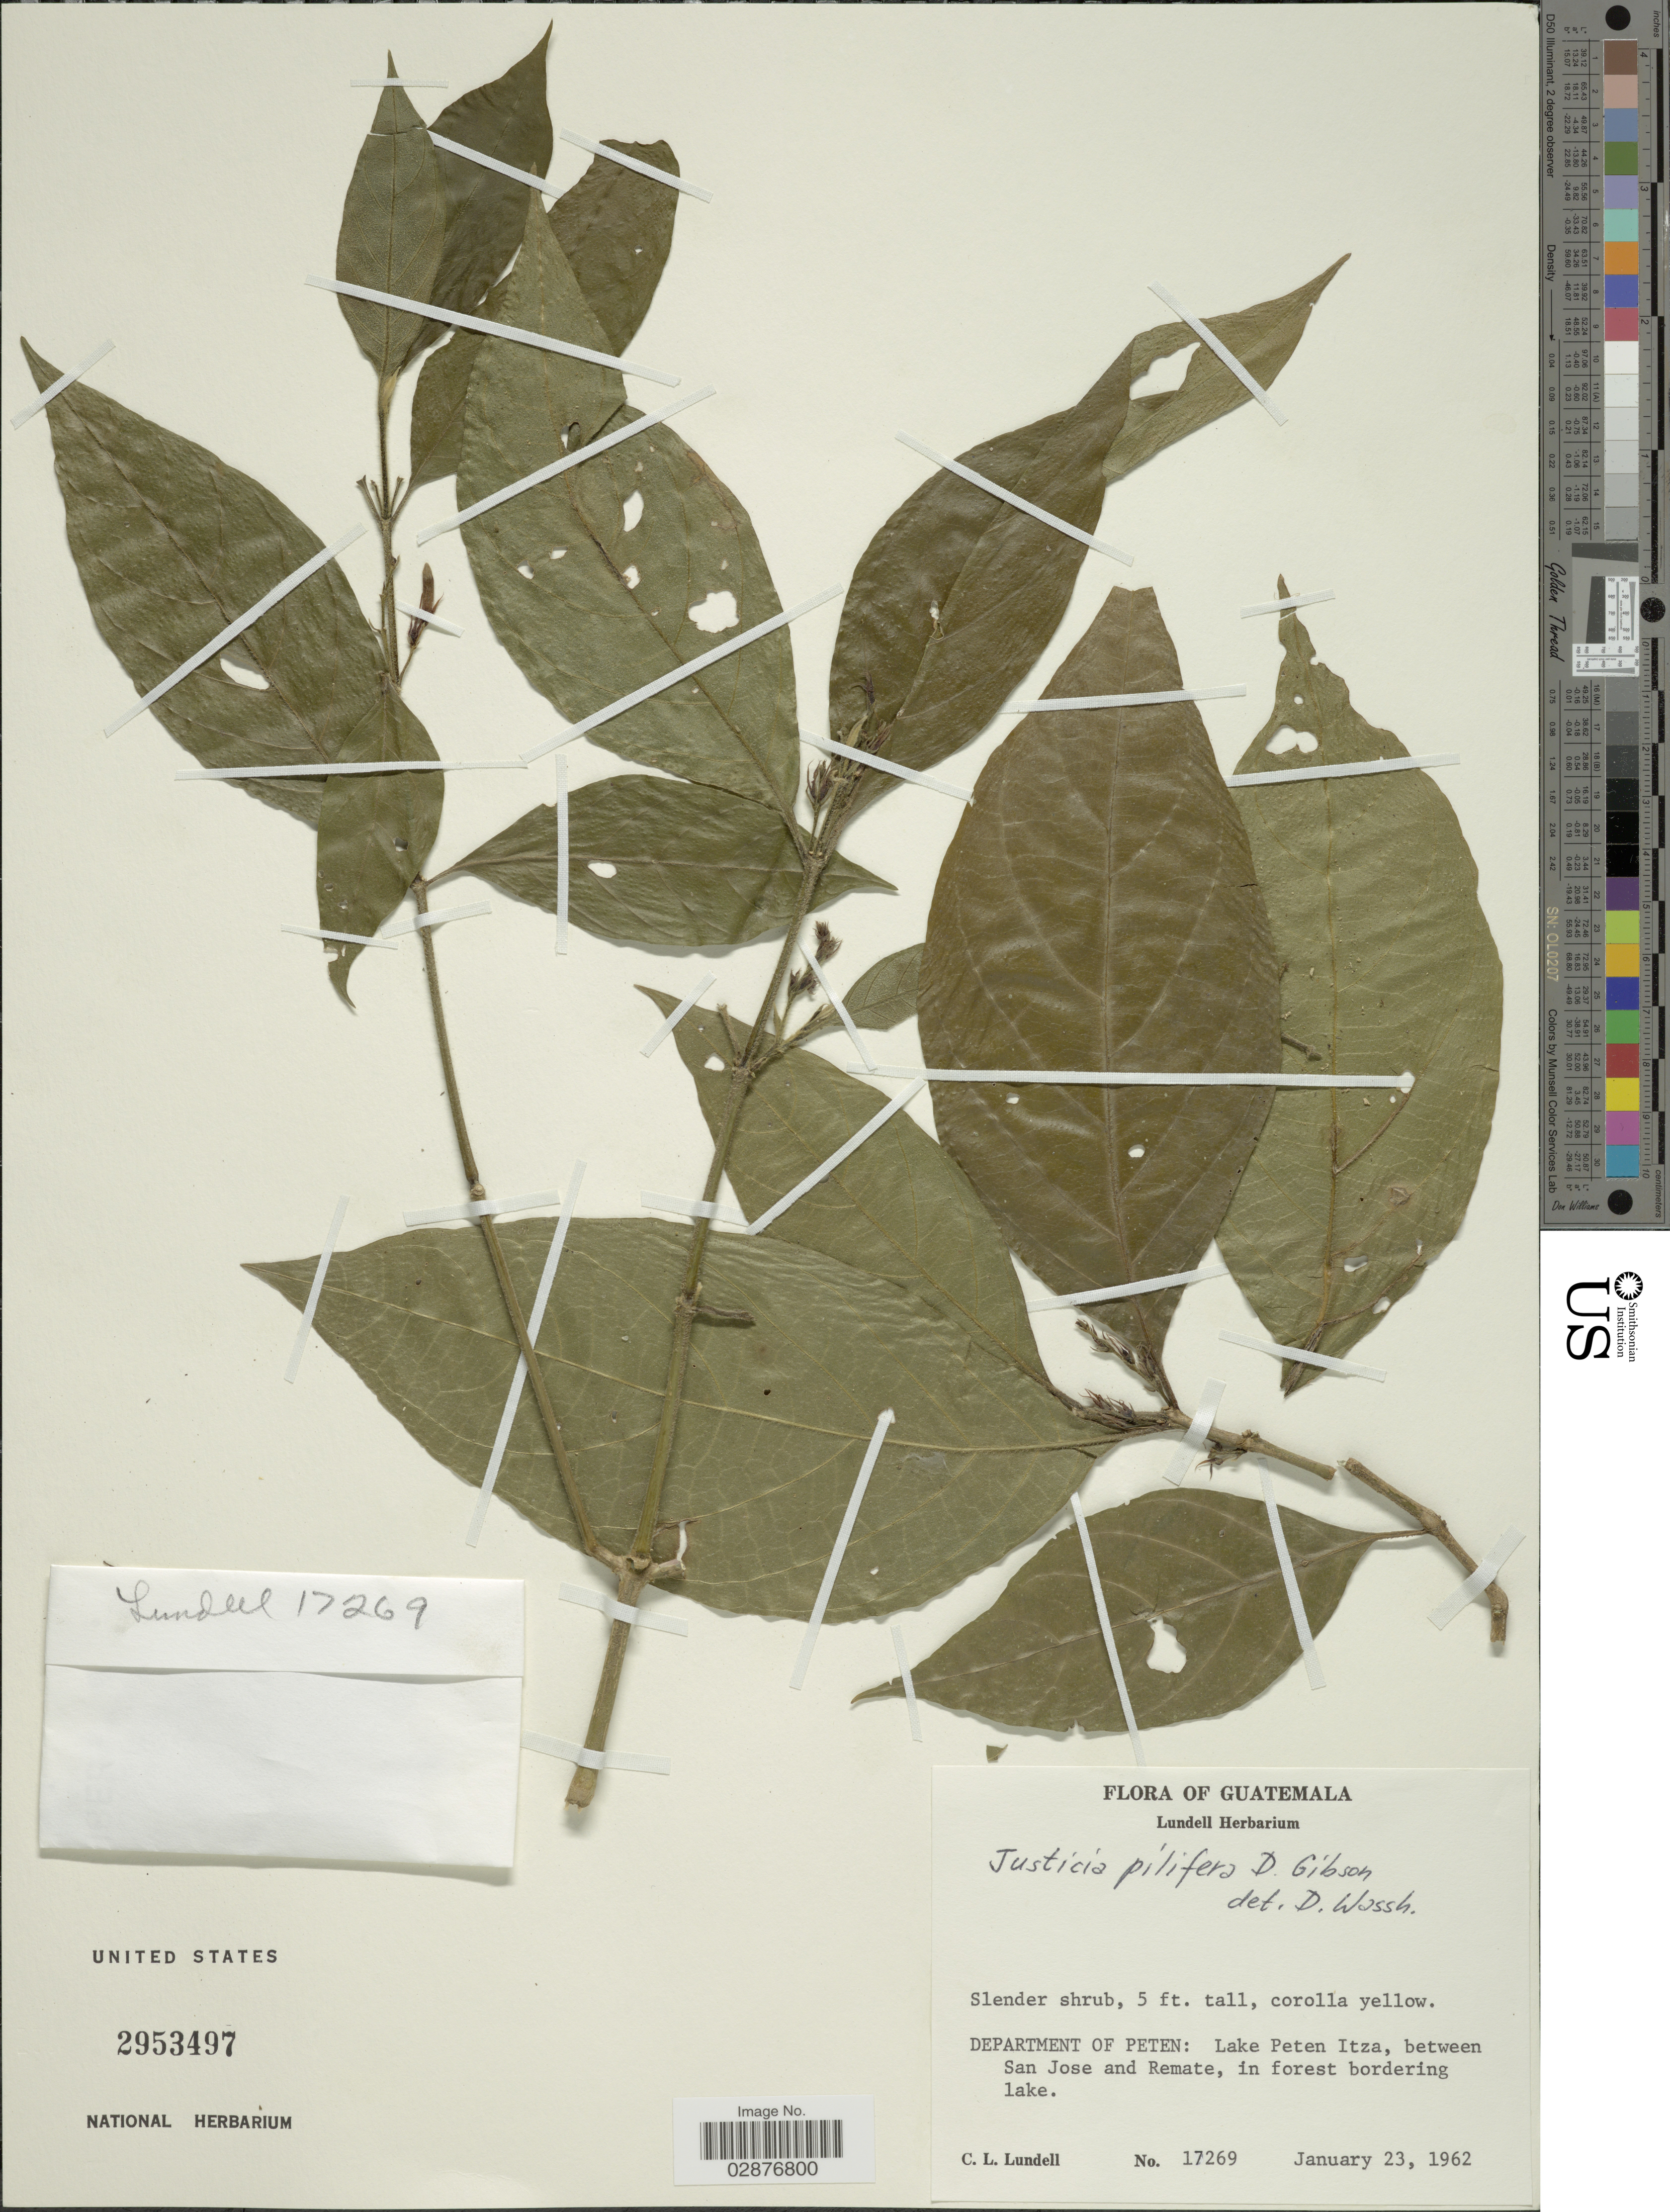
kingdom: Plantae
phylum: Tracheophyta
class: Magnoliopsida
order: Lamiales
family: Acanthaceae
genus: Justicia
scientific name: Justicia pilifera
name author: D.N. Gibson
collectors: C. L. Lundell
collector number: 17269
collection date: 1962-01-23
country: Guatemala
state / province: El Petén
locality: Department of Peten: Lake Peten Itza, between San Jose and Remate, in forest bordering lake.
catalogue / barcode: US 2953497